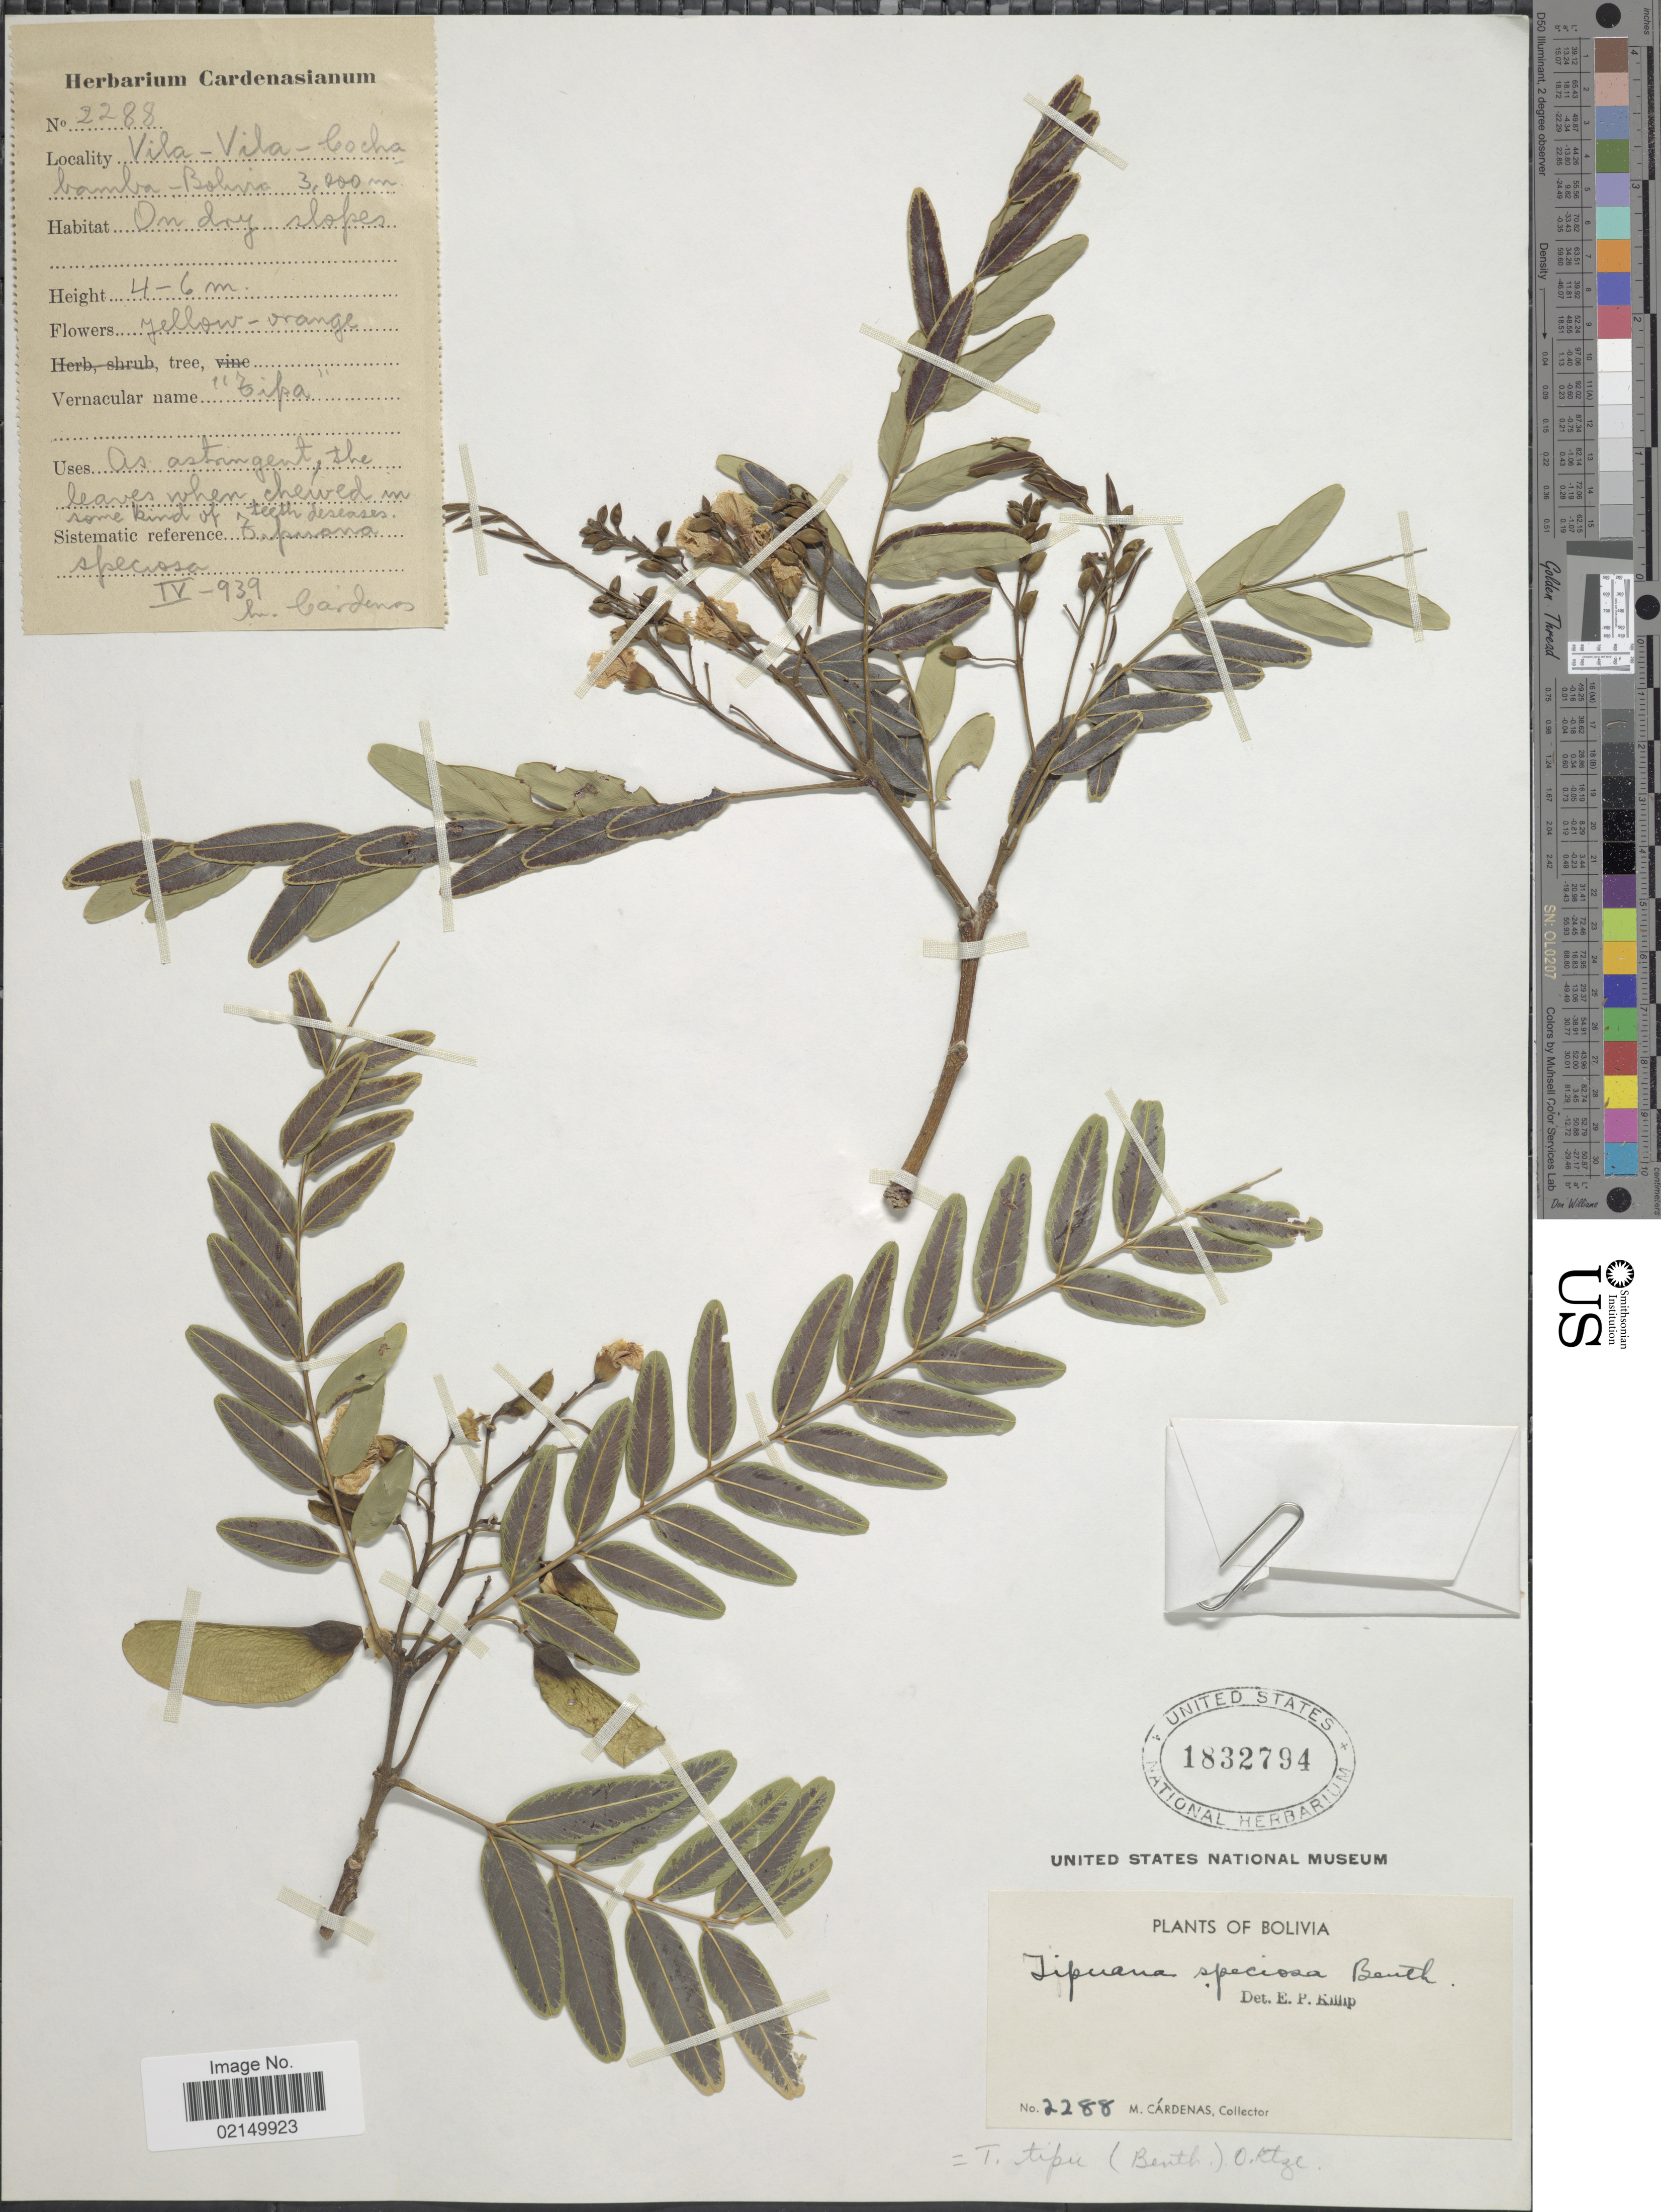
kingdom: Plantae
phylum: Tracheophyta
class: Magnoliopsida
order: Fabales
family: Fabaceae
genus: Vatairea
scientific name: Vatairea guianensis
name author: Aubl.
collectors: M. Cárdenas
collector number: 2288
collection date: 1939-04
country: Bolivia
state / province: Cochabamba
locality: Vila-Vila, On dry slopes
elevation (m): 3000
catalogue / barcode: US 1832794